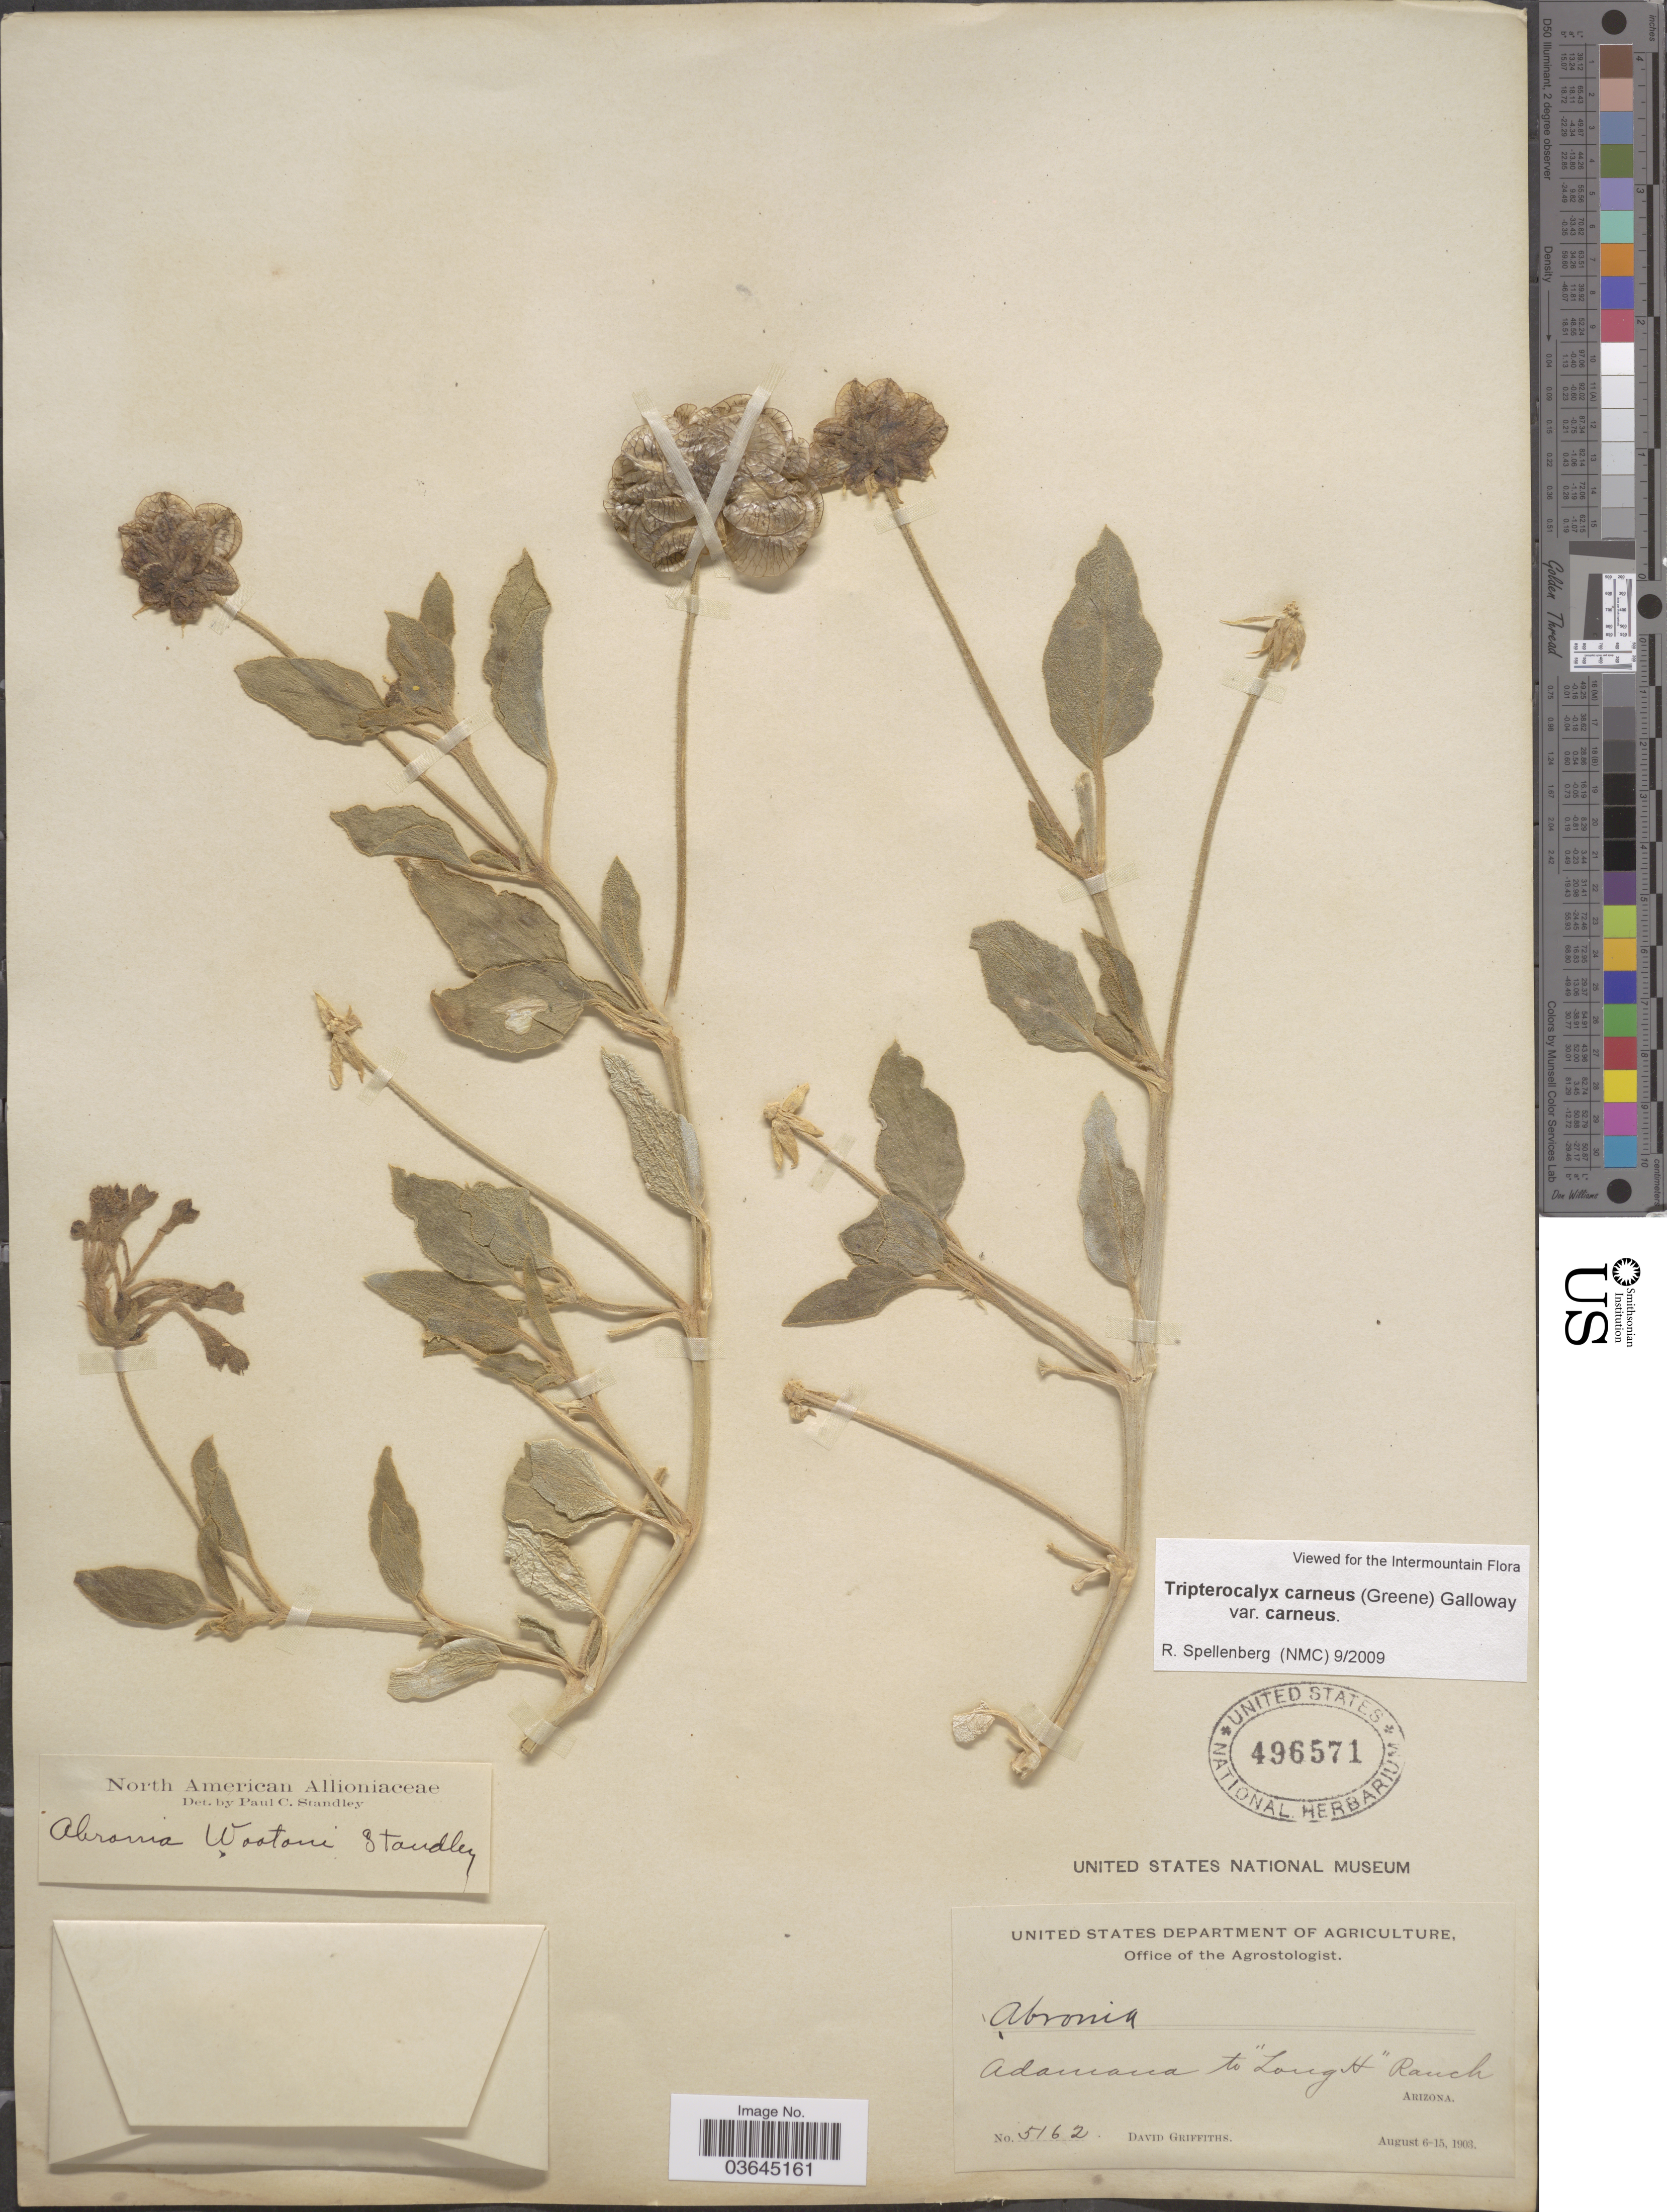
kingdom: Plantae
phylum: Tracheophyta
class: Magnoliopsida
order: Caryophyllales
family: Nyctaginaceae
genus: Tripterocalyx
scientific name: Tripterocalyx carneus var. carneus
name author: (Greene) L.A. Galloway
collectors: D. Griffiths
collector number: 5162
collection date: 1903-08-06/1903-08-15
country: United States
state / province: Arizona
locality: Adamana to "Long H" Ranch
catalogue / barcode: US 496571